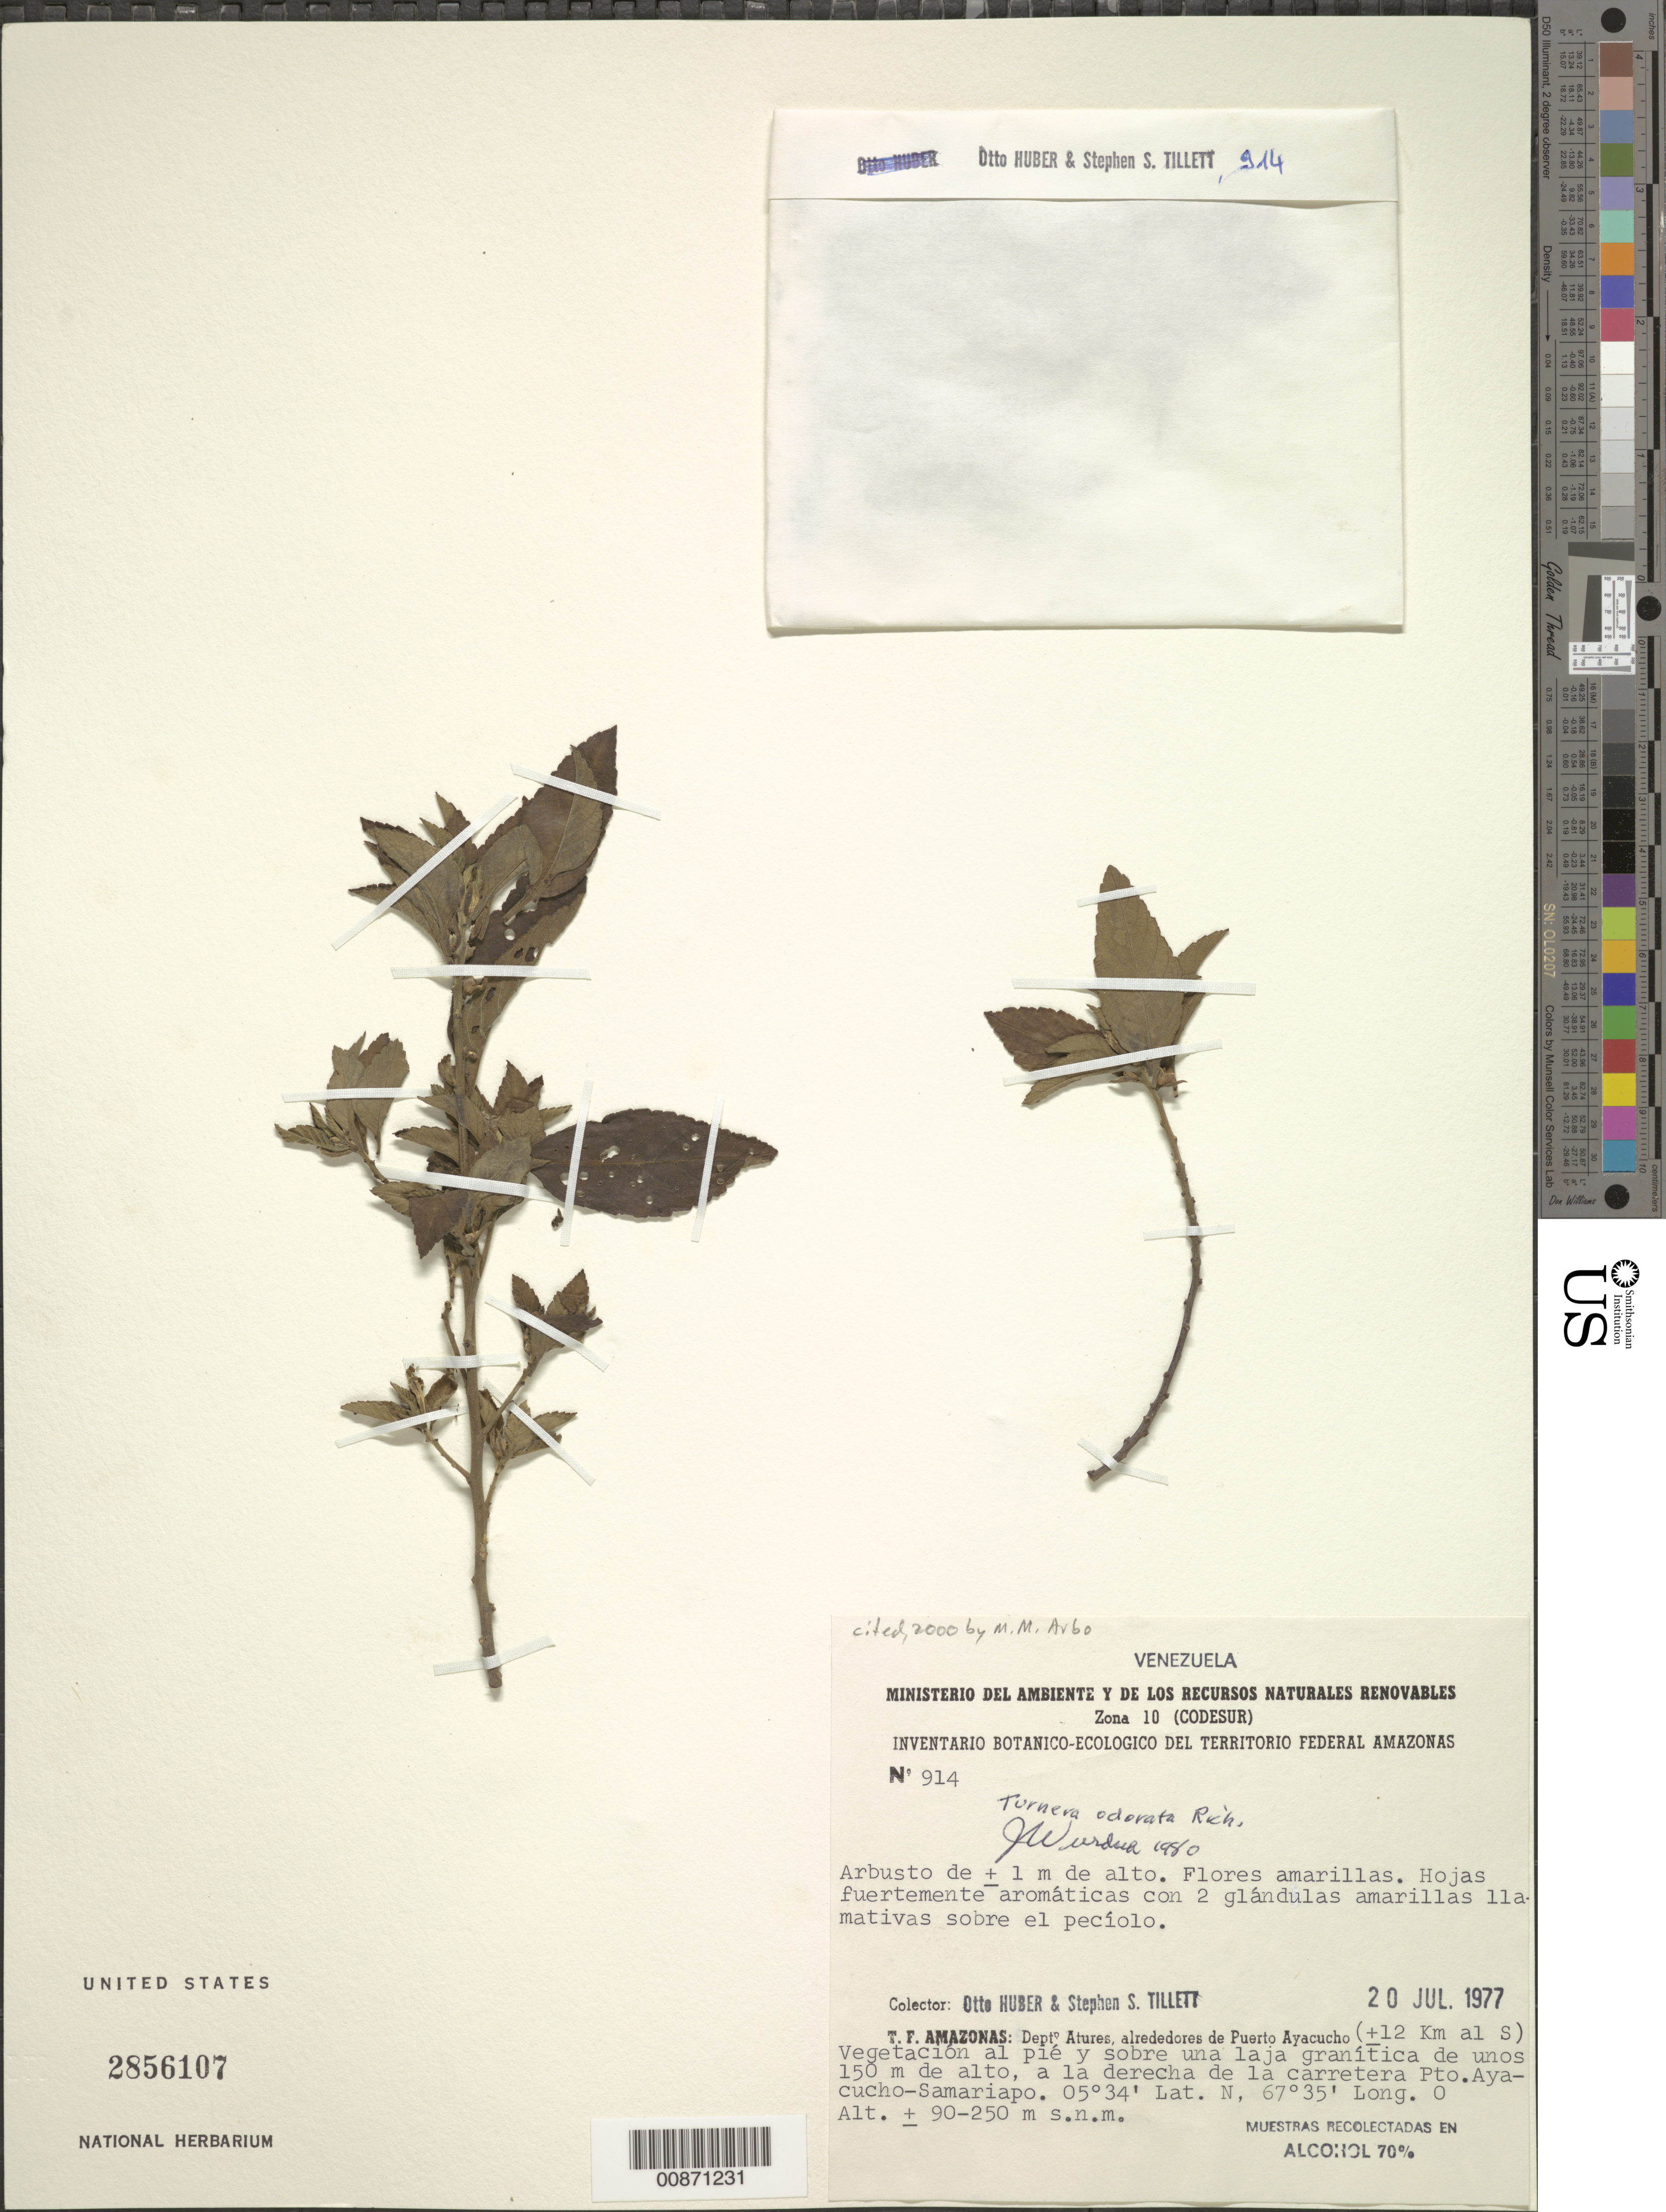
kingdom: Plantae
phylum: Tracheophyta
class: Magnoliopsida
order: Malpighiales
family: Turneraceae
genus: Turnera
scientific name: Turnera odorata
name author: Rich.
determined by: Wurdack, John J., (US), US (UNITED STATES)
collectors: O. Huber & S. S. Tillett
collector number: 914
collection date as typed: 20-Jul-77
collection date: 1977-07-20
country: Venezuela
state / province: Amazonas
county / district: Atures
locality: Puerto Ayacucho, ±12 km al S, a la derecha de la carretera Pto Ayacucho-Samariapo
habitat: Vegetación al pié y sobre una laja granítica de unos 150m de alto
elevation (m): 90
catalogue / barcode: US 2856107